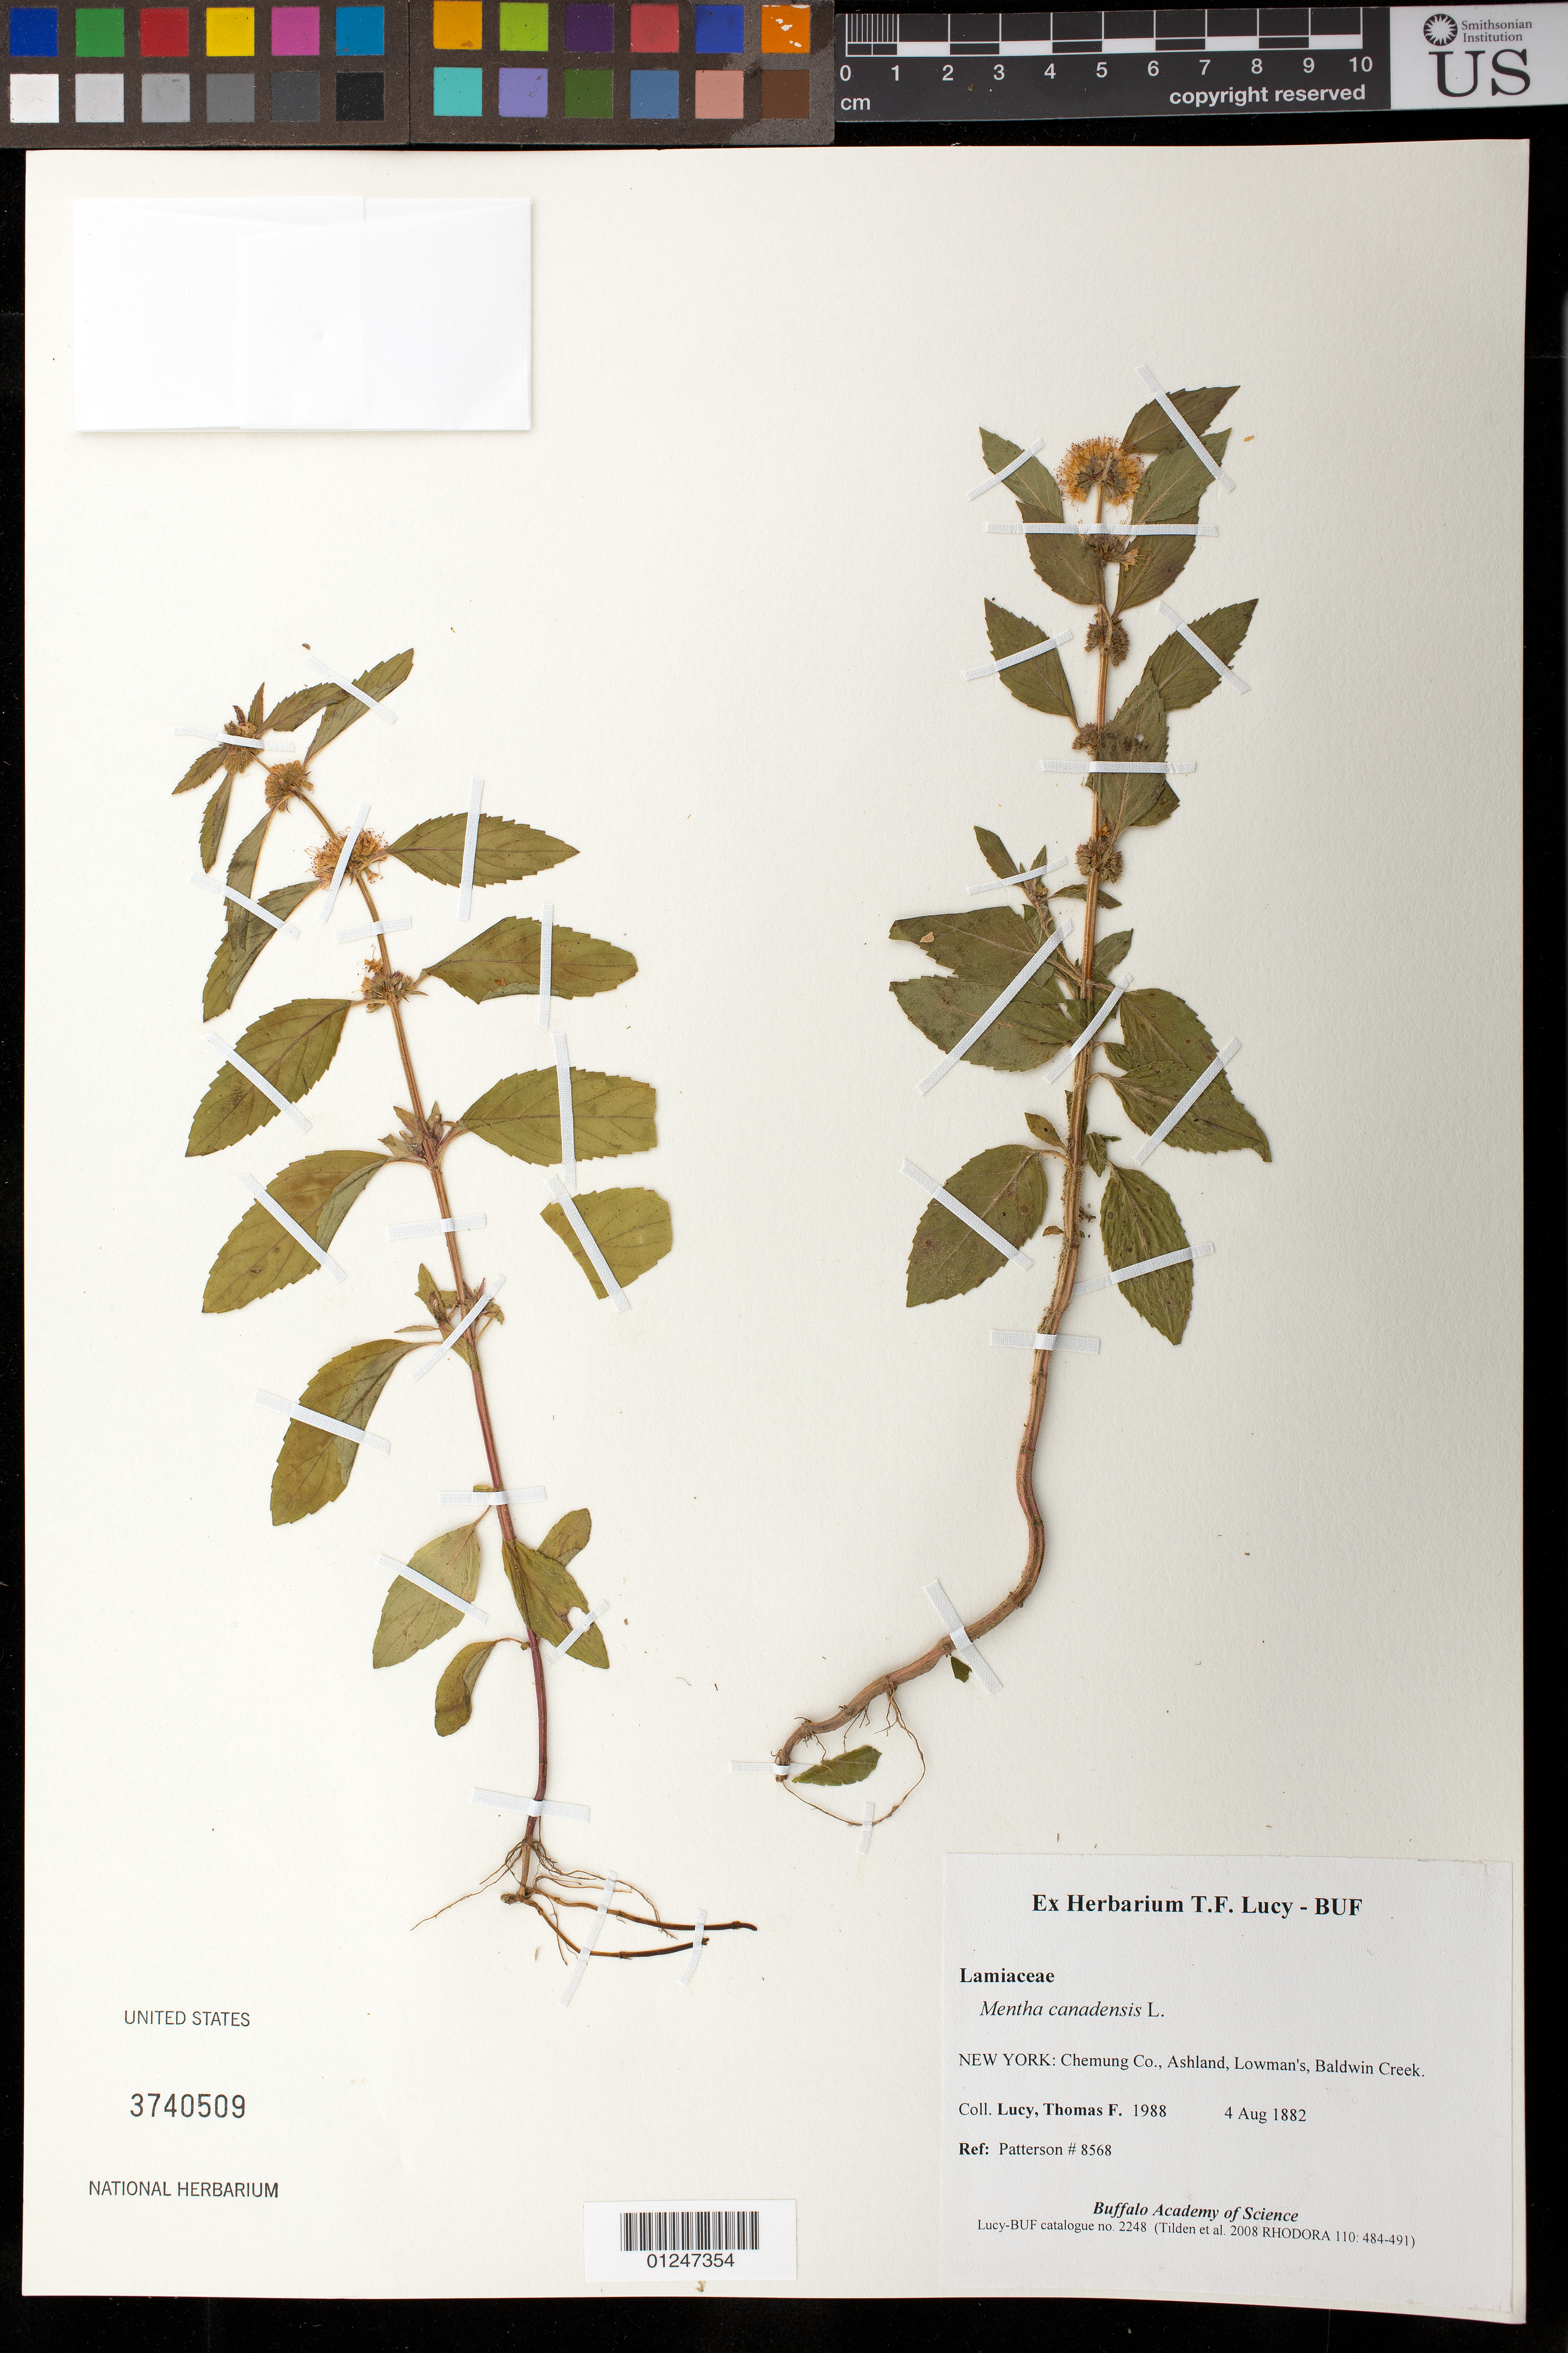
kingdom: Plantae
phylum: Tracheophyta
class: Magnoliopsida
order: Lamiales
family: Lamiaceae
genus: Mentha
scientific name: Mentha canadensis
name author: L.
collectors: T. Lucy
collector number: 1988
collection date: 1882-08-04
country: United States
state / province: New York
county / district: Chemung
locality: Ashland, Lowman's, Baldwin Creek.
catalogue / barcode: US 3740509